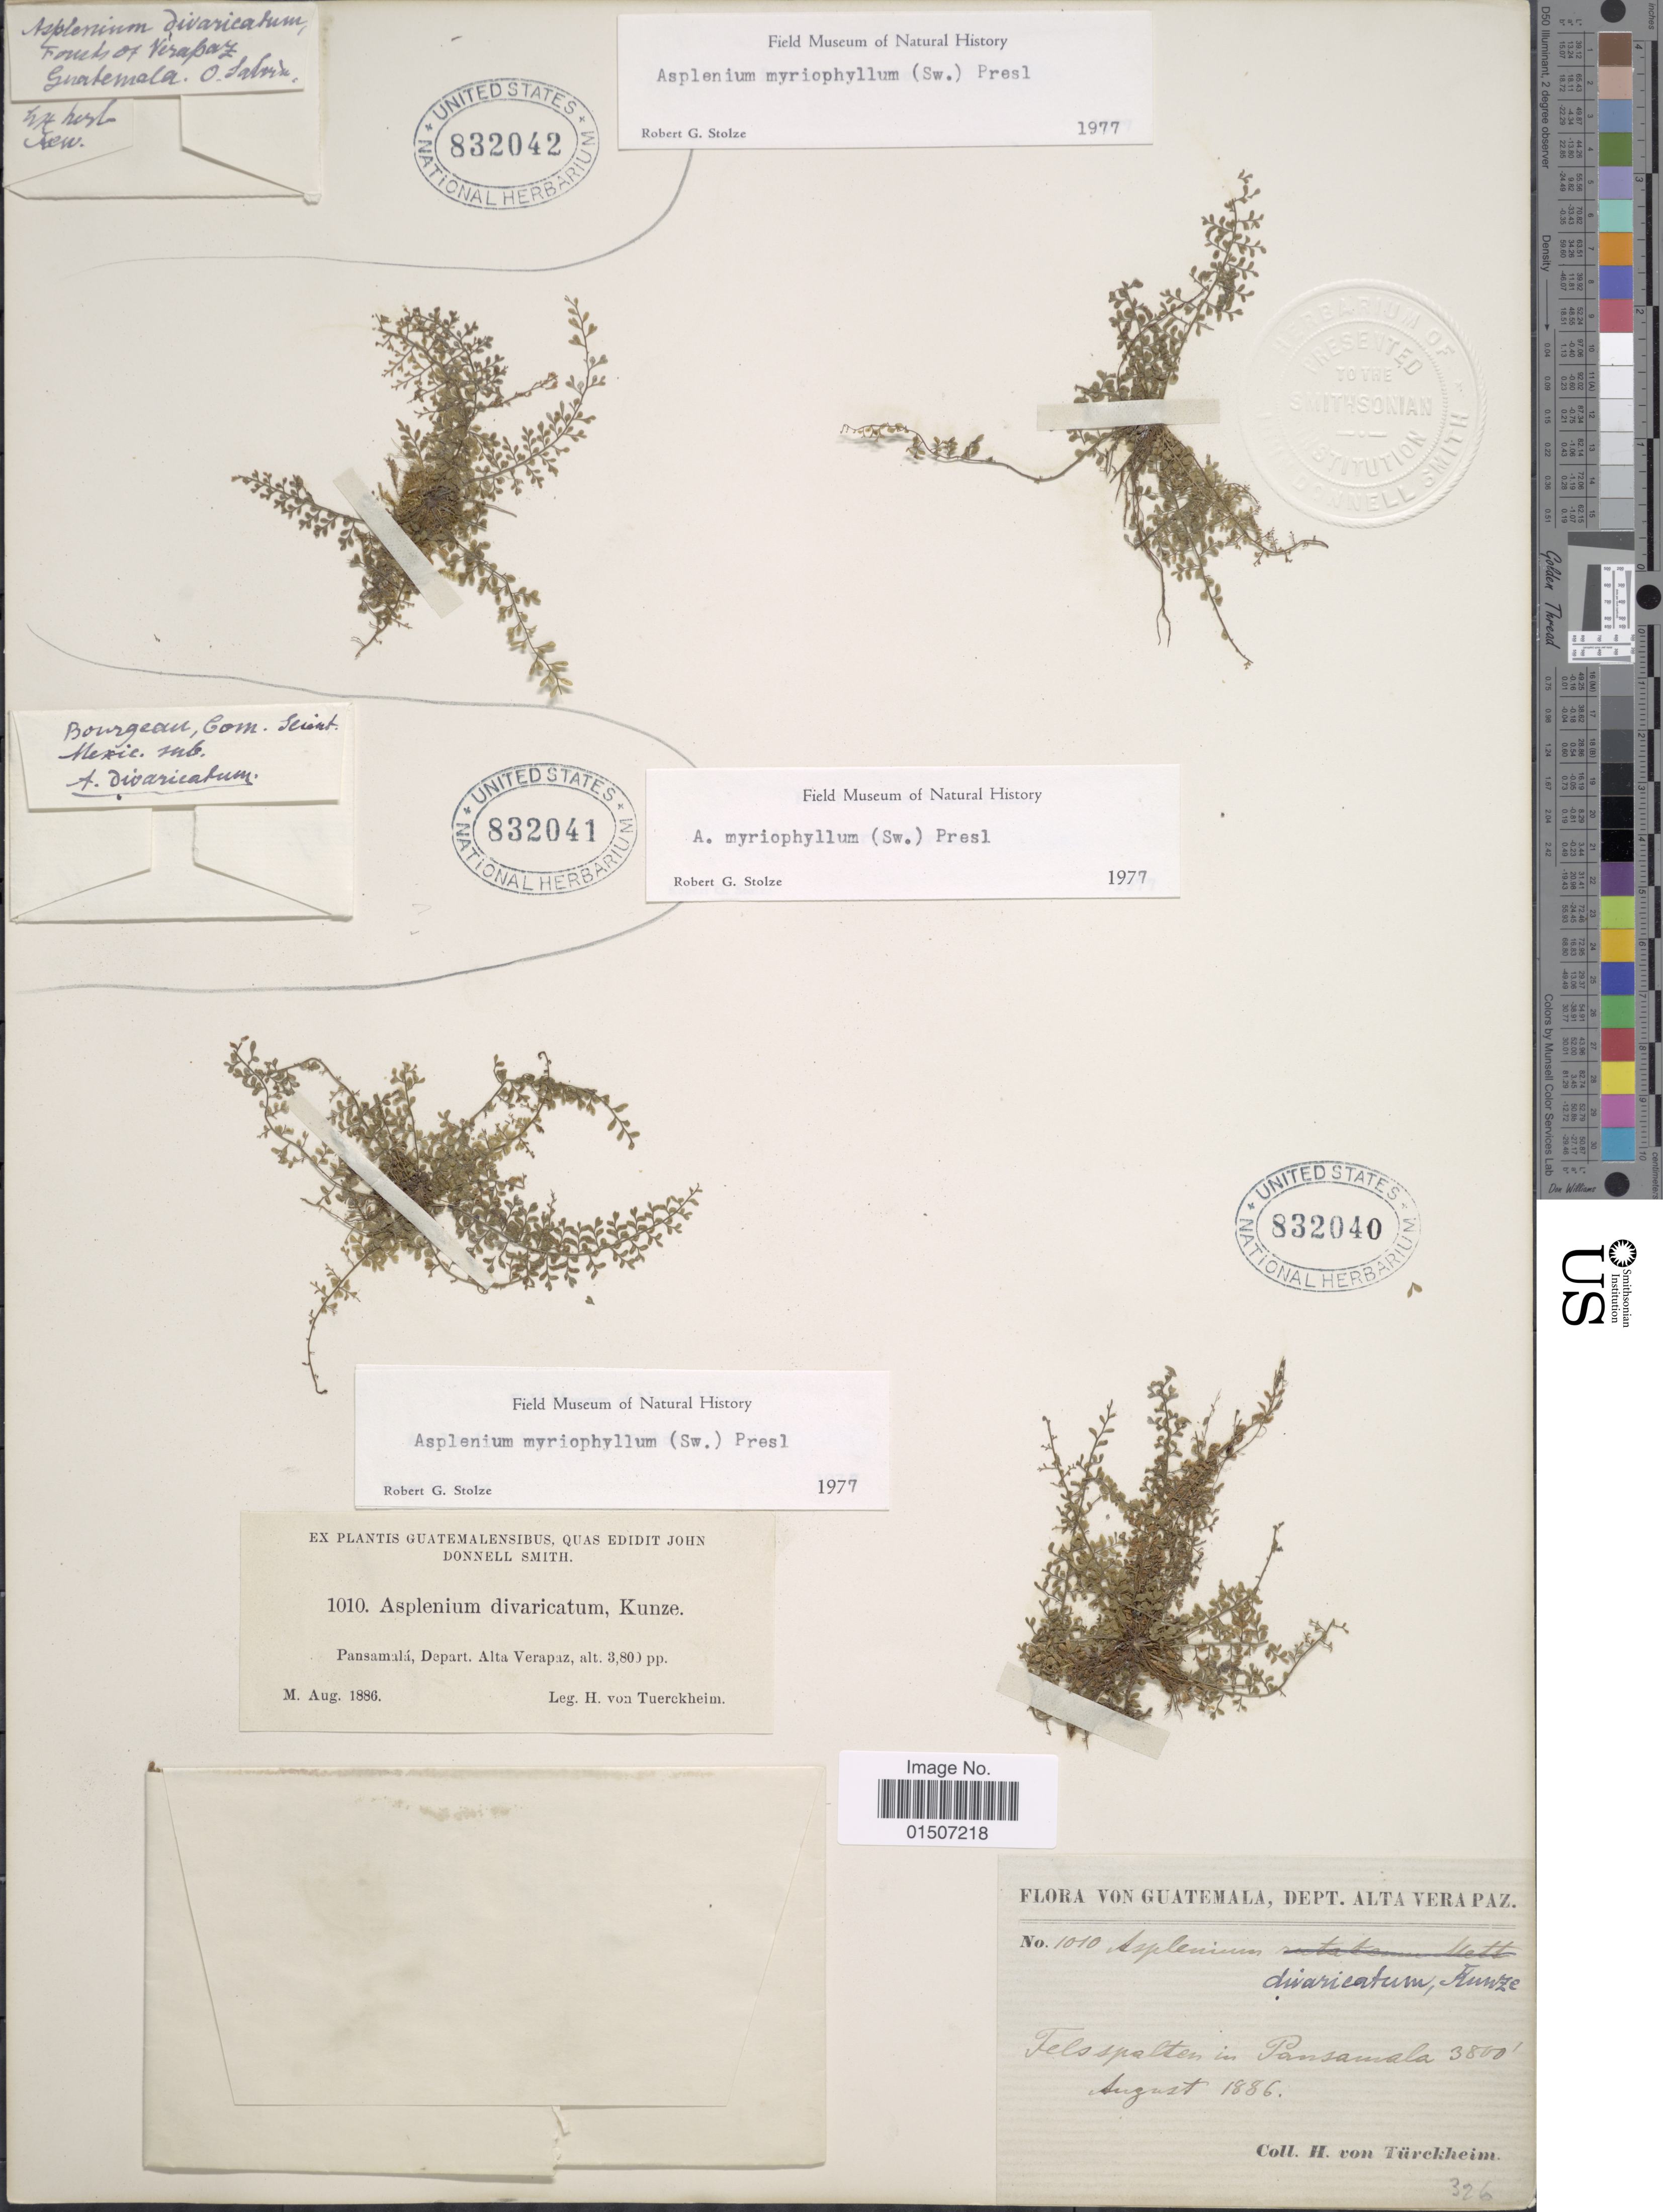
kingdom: Plantae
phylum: Tracheophyta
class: Polypodiopsida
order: Polypodiales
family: Aspleniaceae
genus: Asplenium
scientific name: Asplenium myriophyllum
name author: (Sw.) C. Presl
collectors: H. von Türckheim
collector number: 1010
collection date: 1886-08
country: Guatemala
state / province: Alta Verapaz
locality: Pansamalá, Deaprt. Alta Verapaz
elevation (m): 1158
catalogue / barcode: US 832040